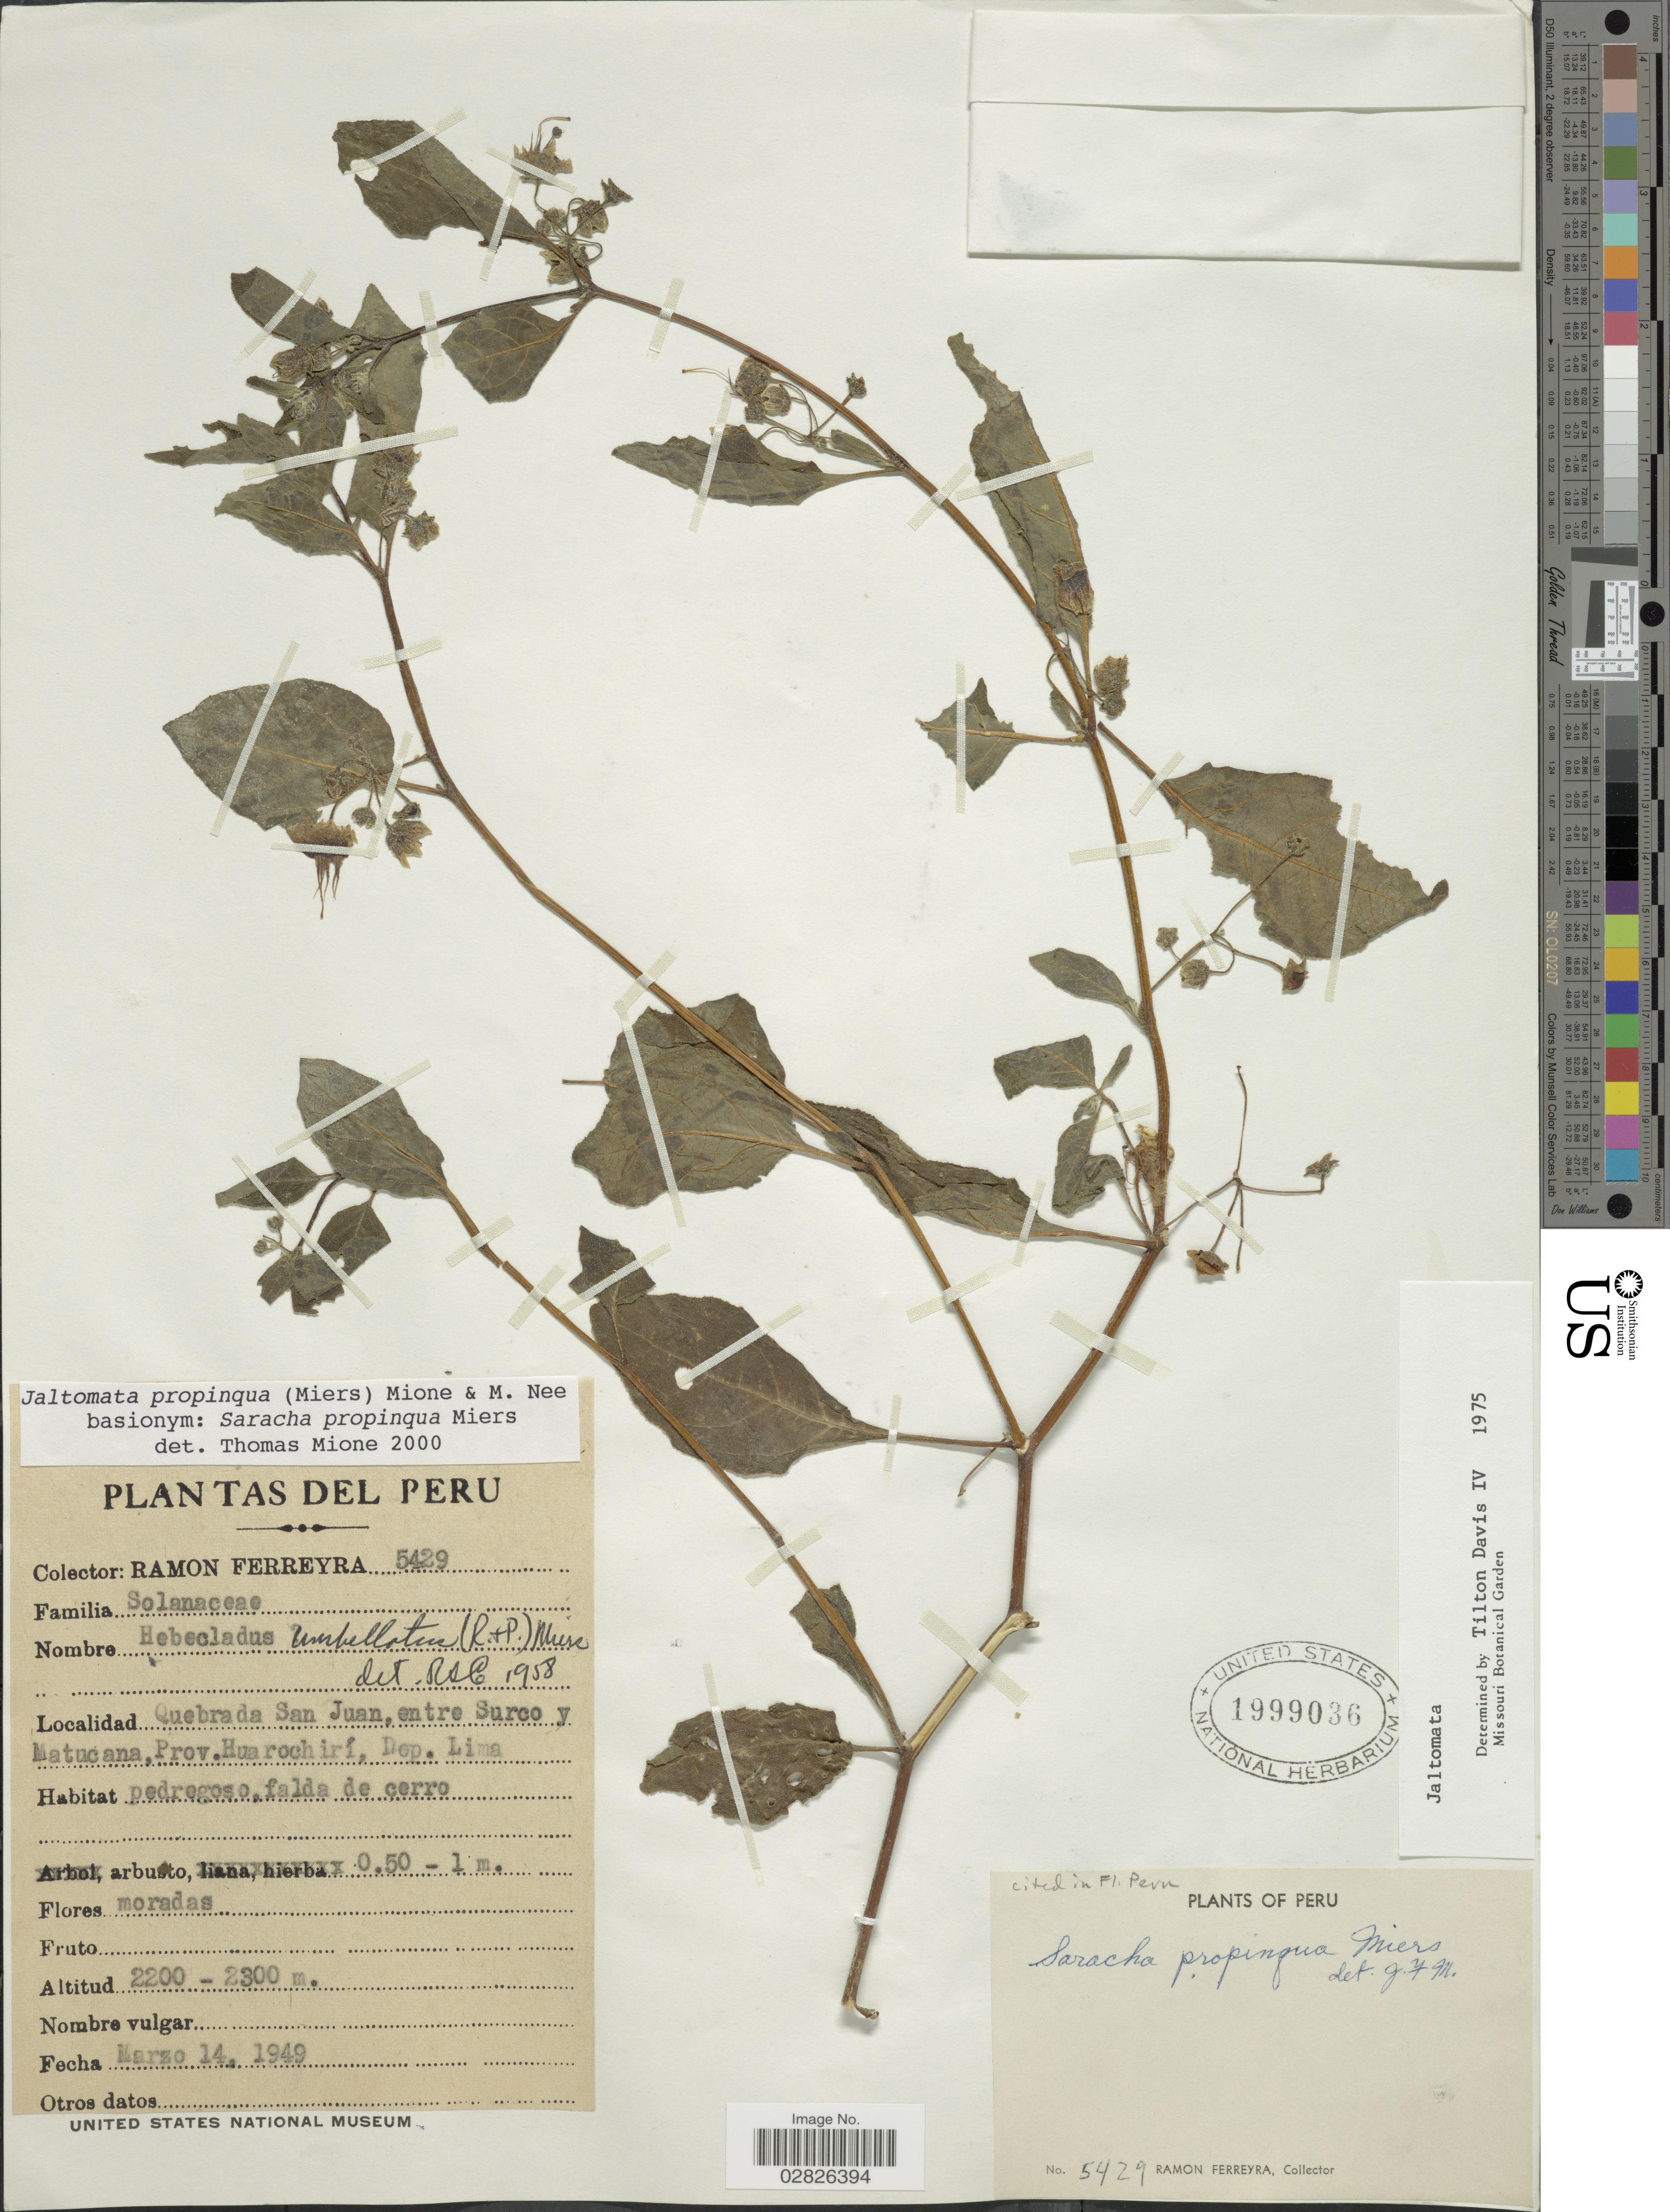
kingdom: Plantae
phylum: Tracheophyta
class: Magnoliopsida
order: Solanales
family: Solanaceae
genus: Jaltomata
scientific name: Jaltomata propinqua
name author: (Miers) Mione & M. Nee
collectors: R. A. Ferreyra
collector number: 5429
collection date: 1949-03-14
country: Peru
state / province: Lima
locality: Quebrada San Juan, entre Surco y Matucana, Prov. Huarochirí, Dep. Lima.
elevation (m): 2200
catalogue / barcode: US 1999036